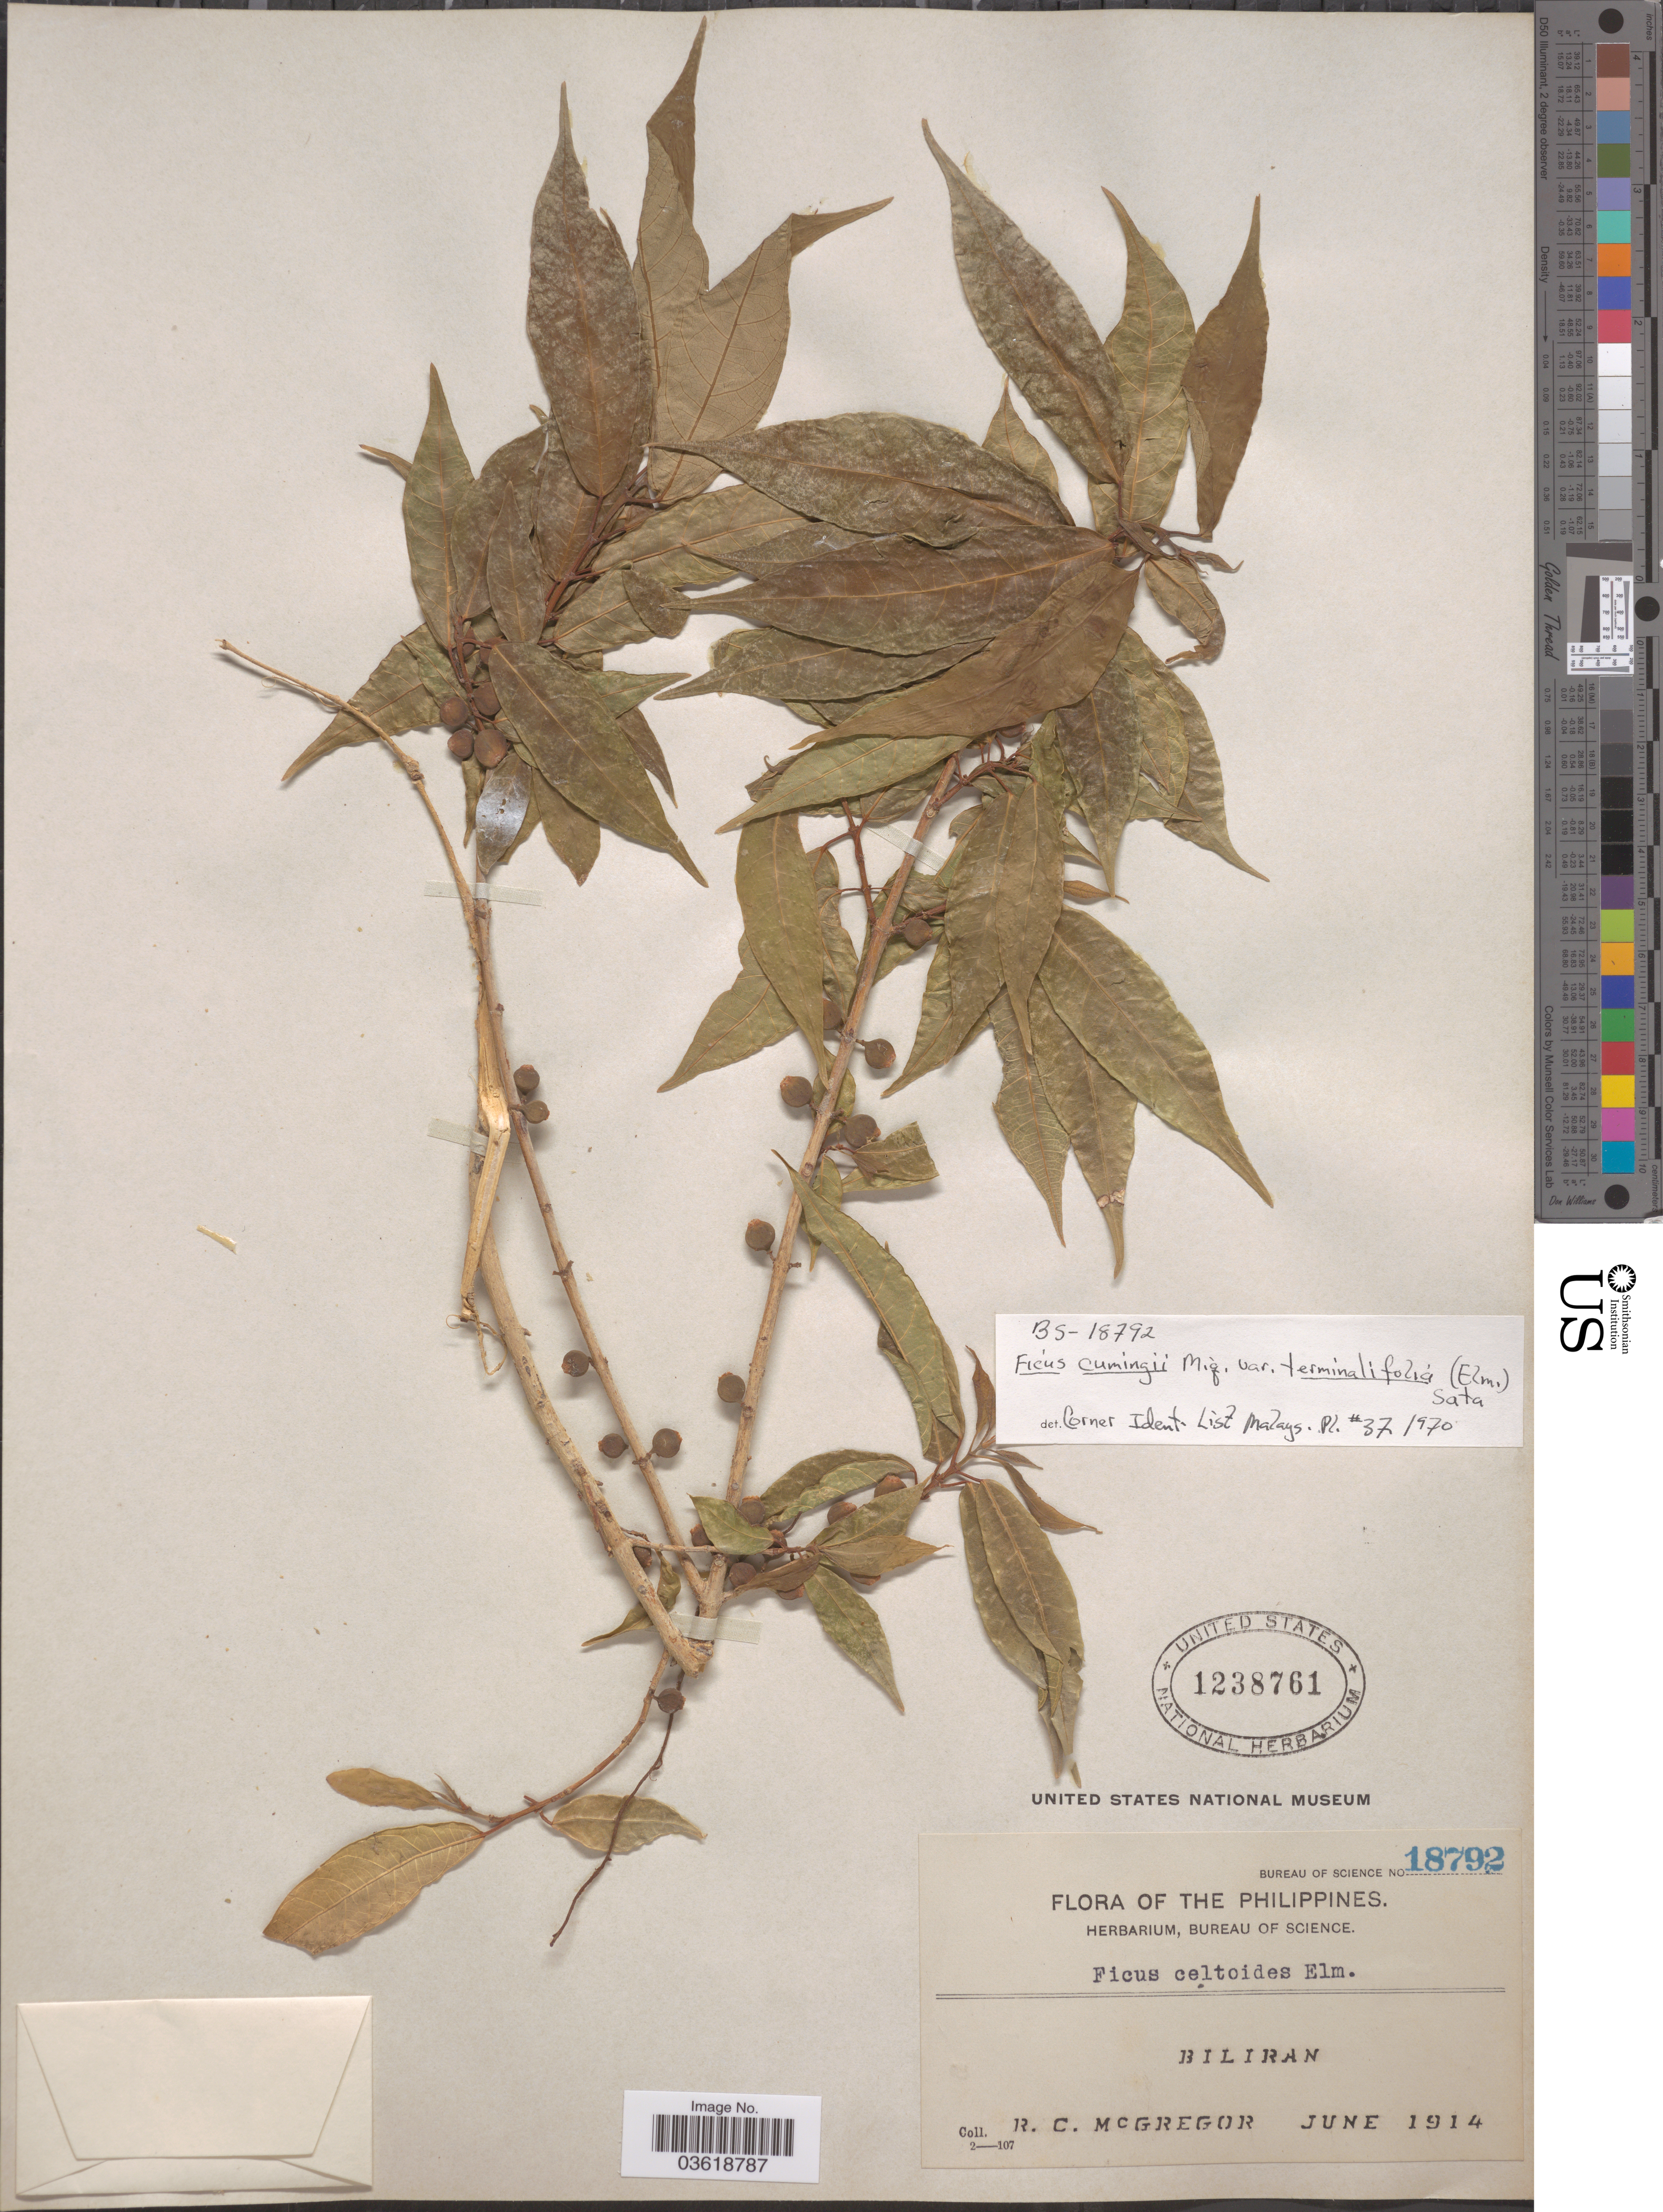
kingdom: Plantae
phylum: Tracheophyta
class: Magnoliopsida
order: Rosales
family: Moraceae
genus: Ficus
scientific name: Ficus cumingii var. terminalifolia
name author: (Elmer) Sata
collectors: R. C. McGregor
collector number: Bureau of Science 18792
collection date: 1914-06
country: Philippines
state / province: Eastern Visayas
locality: Biliran.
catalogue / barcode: US 1238761